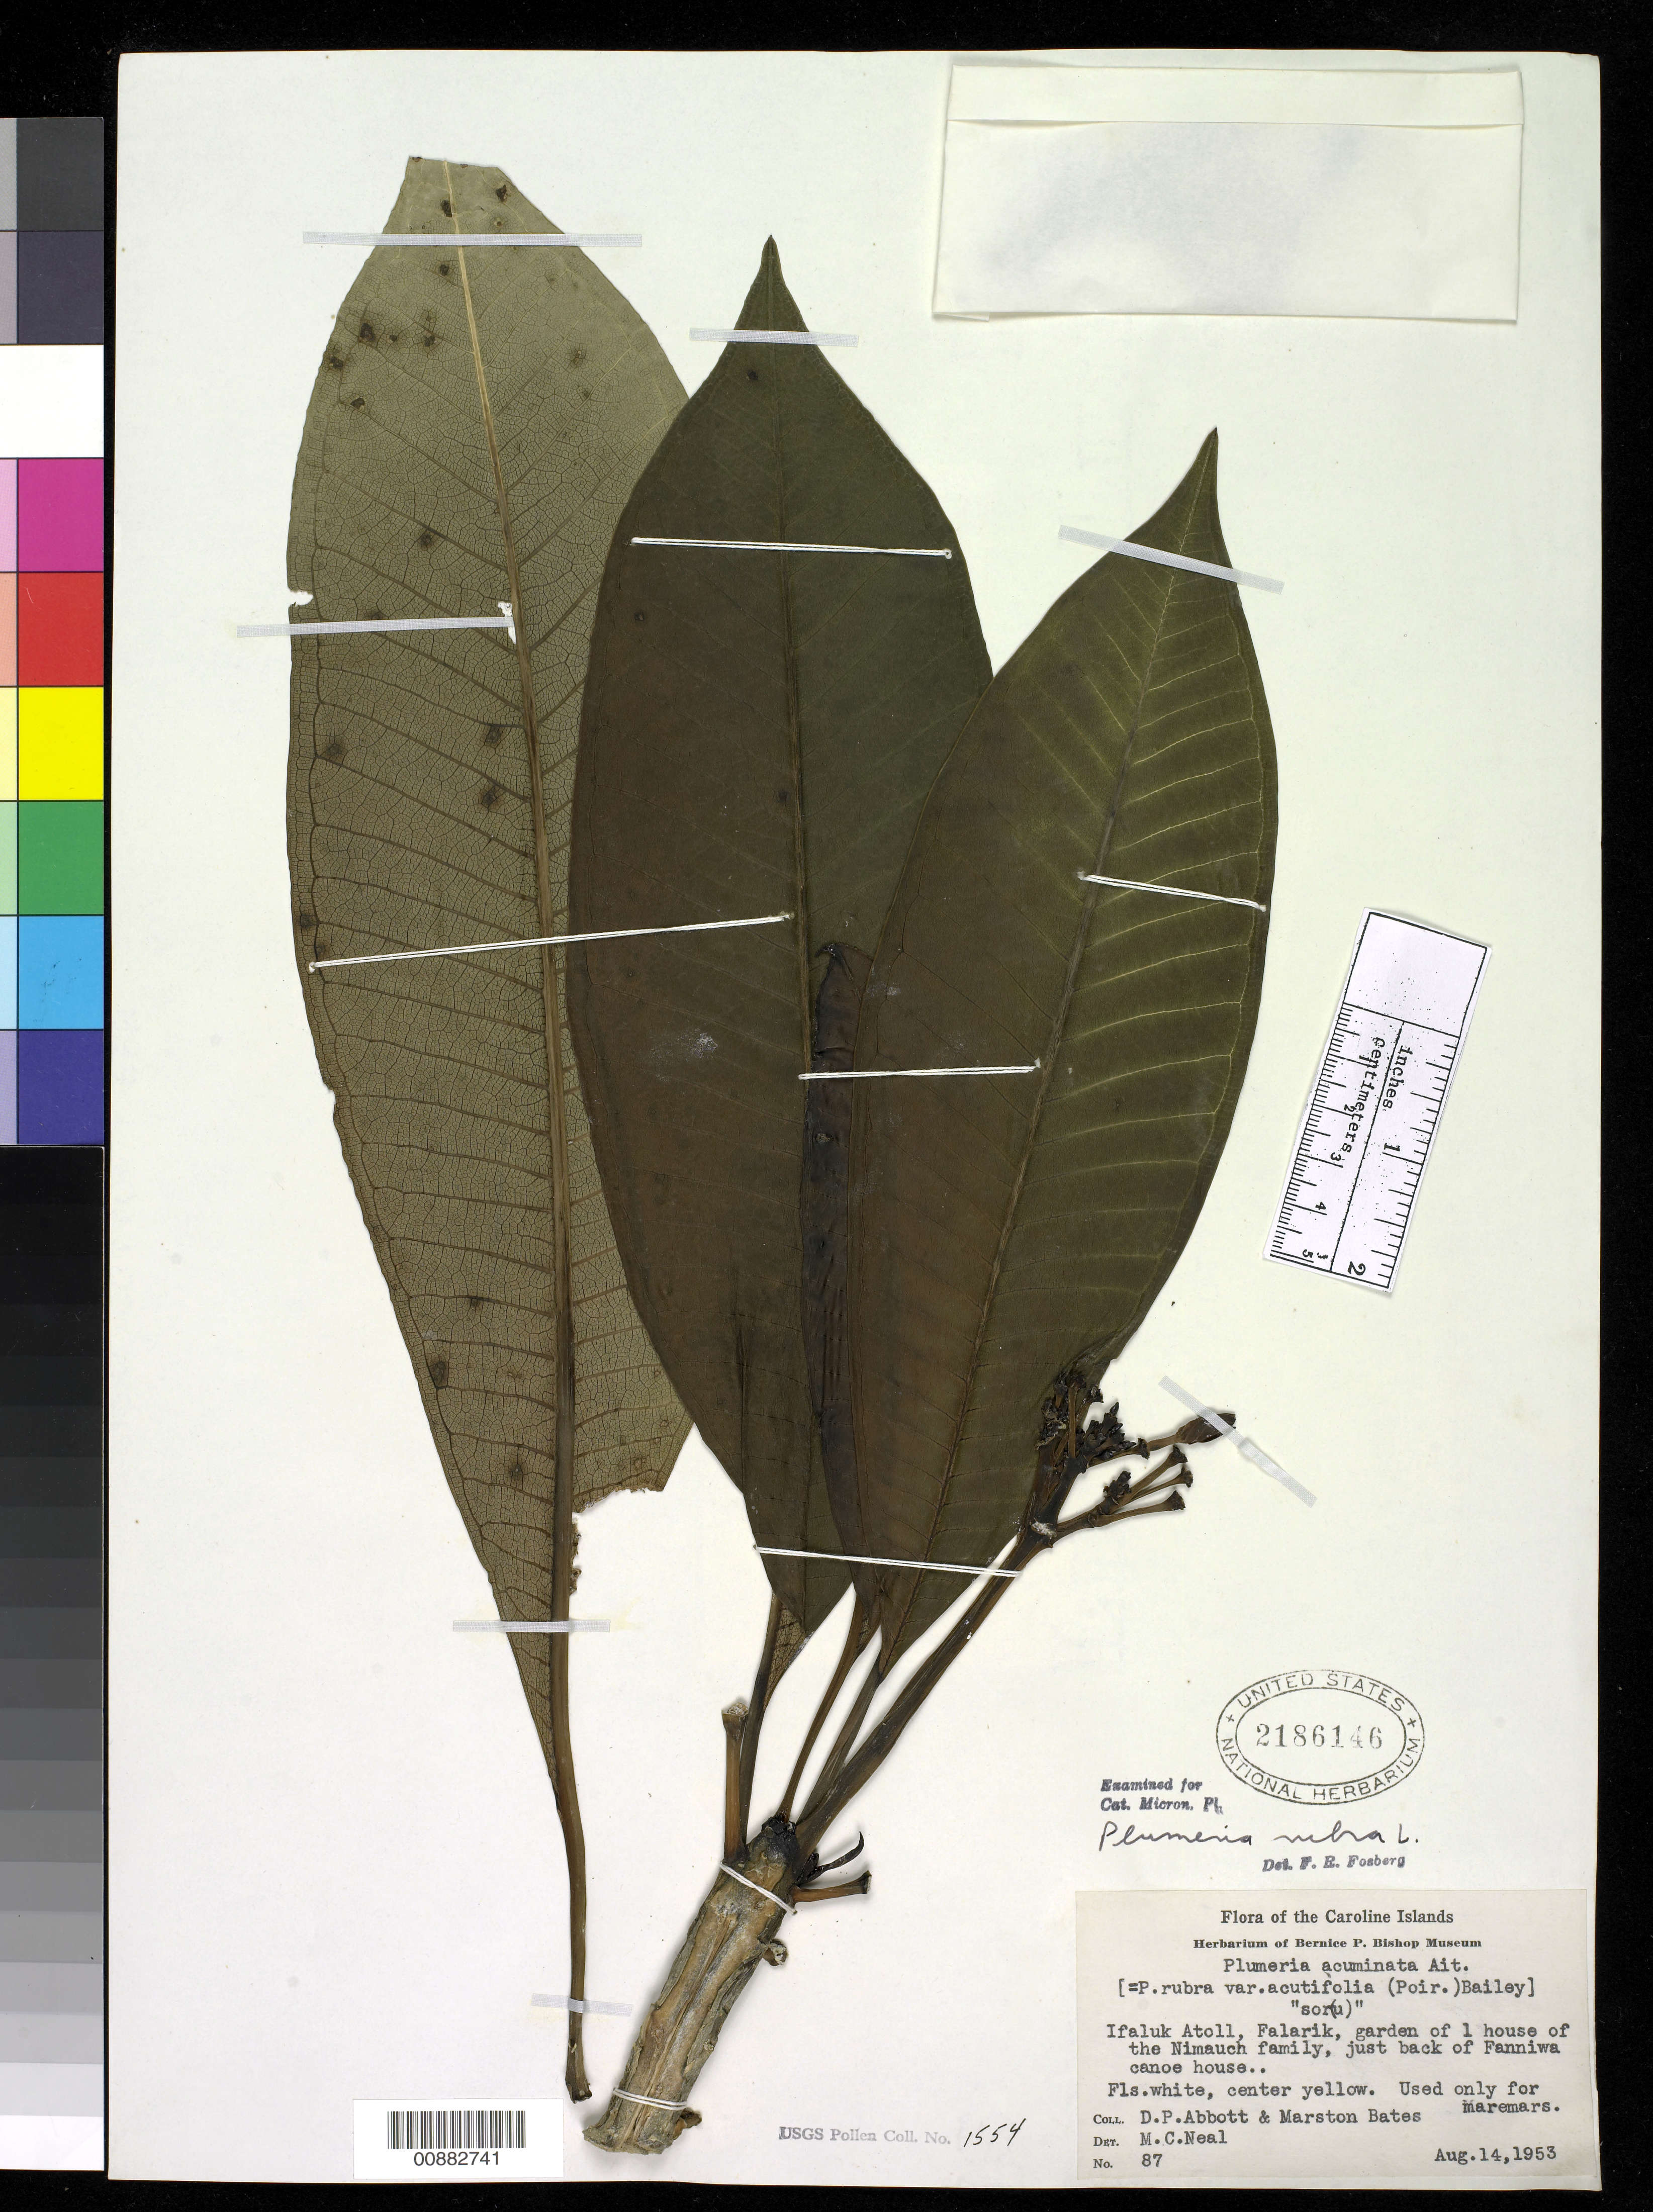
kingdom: Plantae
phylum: Tracheophyta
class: Magnoliopsida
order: Gentianales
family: Apocynaceae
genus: Plumeria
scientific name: Plumeria rubra var. acutifolia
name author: (Poir.) L.H. Bailey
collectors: D. P. Abbott & M. Bates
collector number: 87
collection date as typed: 14 Aug 1953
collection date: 1953-08-14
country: Micronesia, Federated States of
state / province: Yap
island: Ifalik (Ifaluk) Atoll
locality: Falarik; garden of one house of Nimauch family, just back of Fanniwa canoe house.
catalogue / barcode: US 2186146